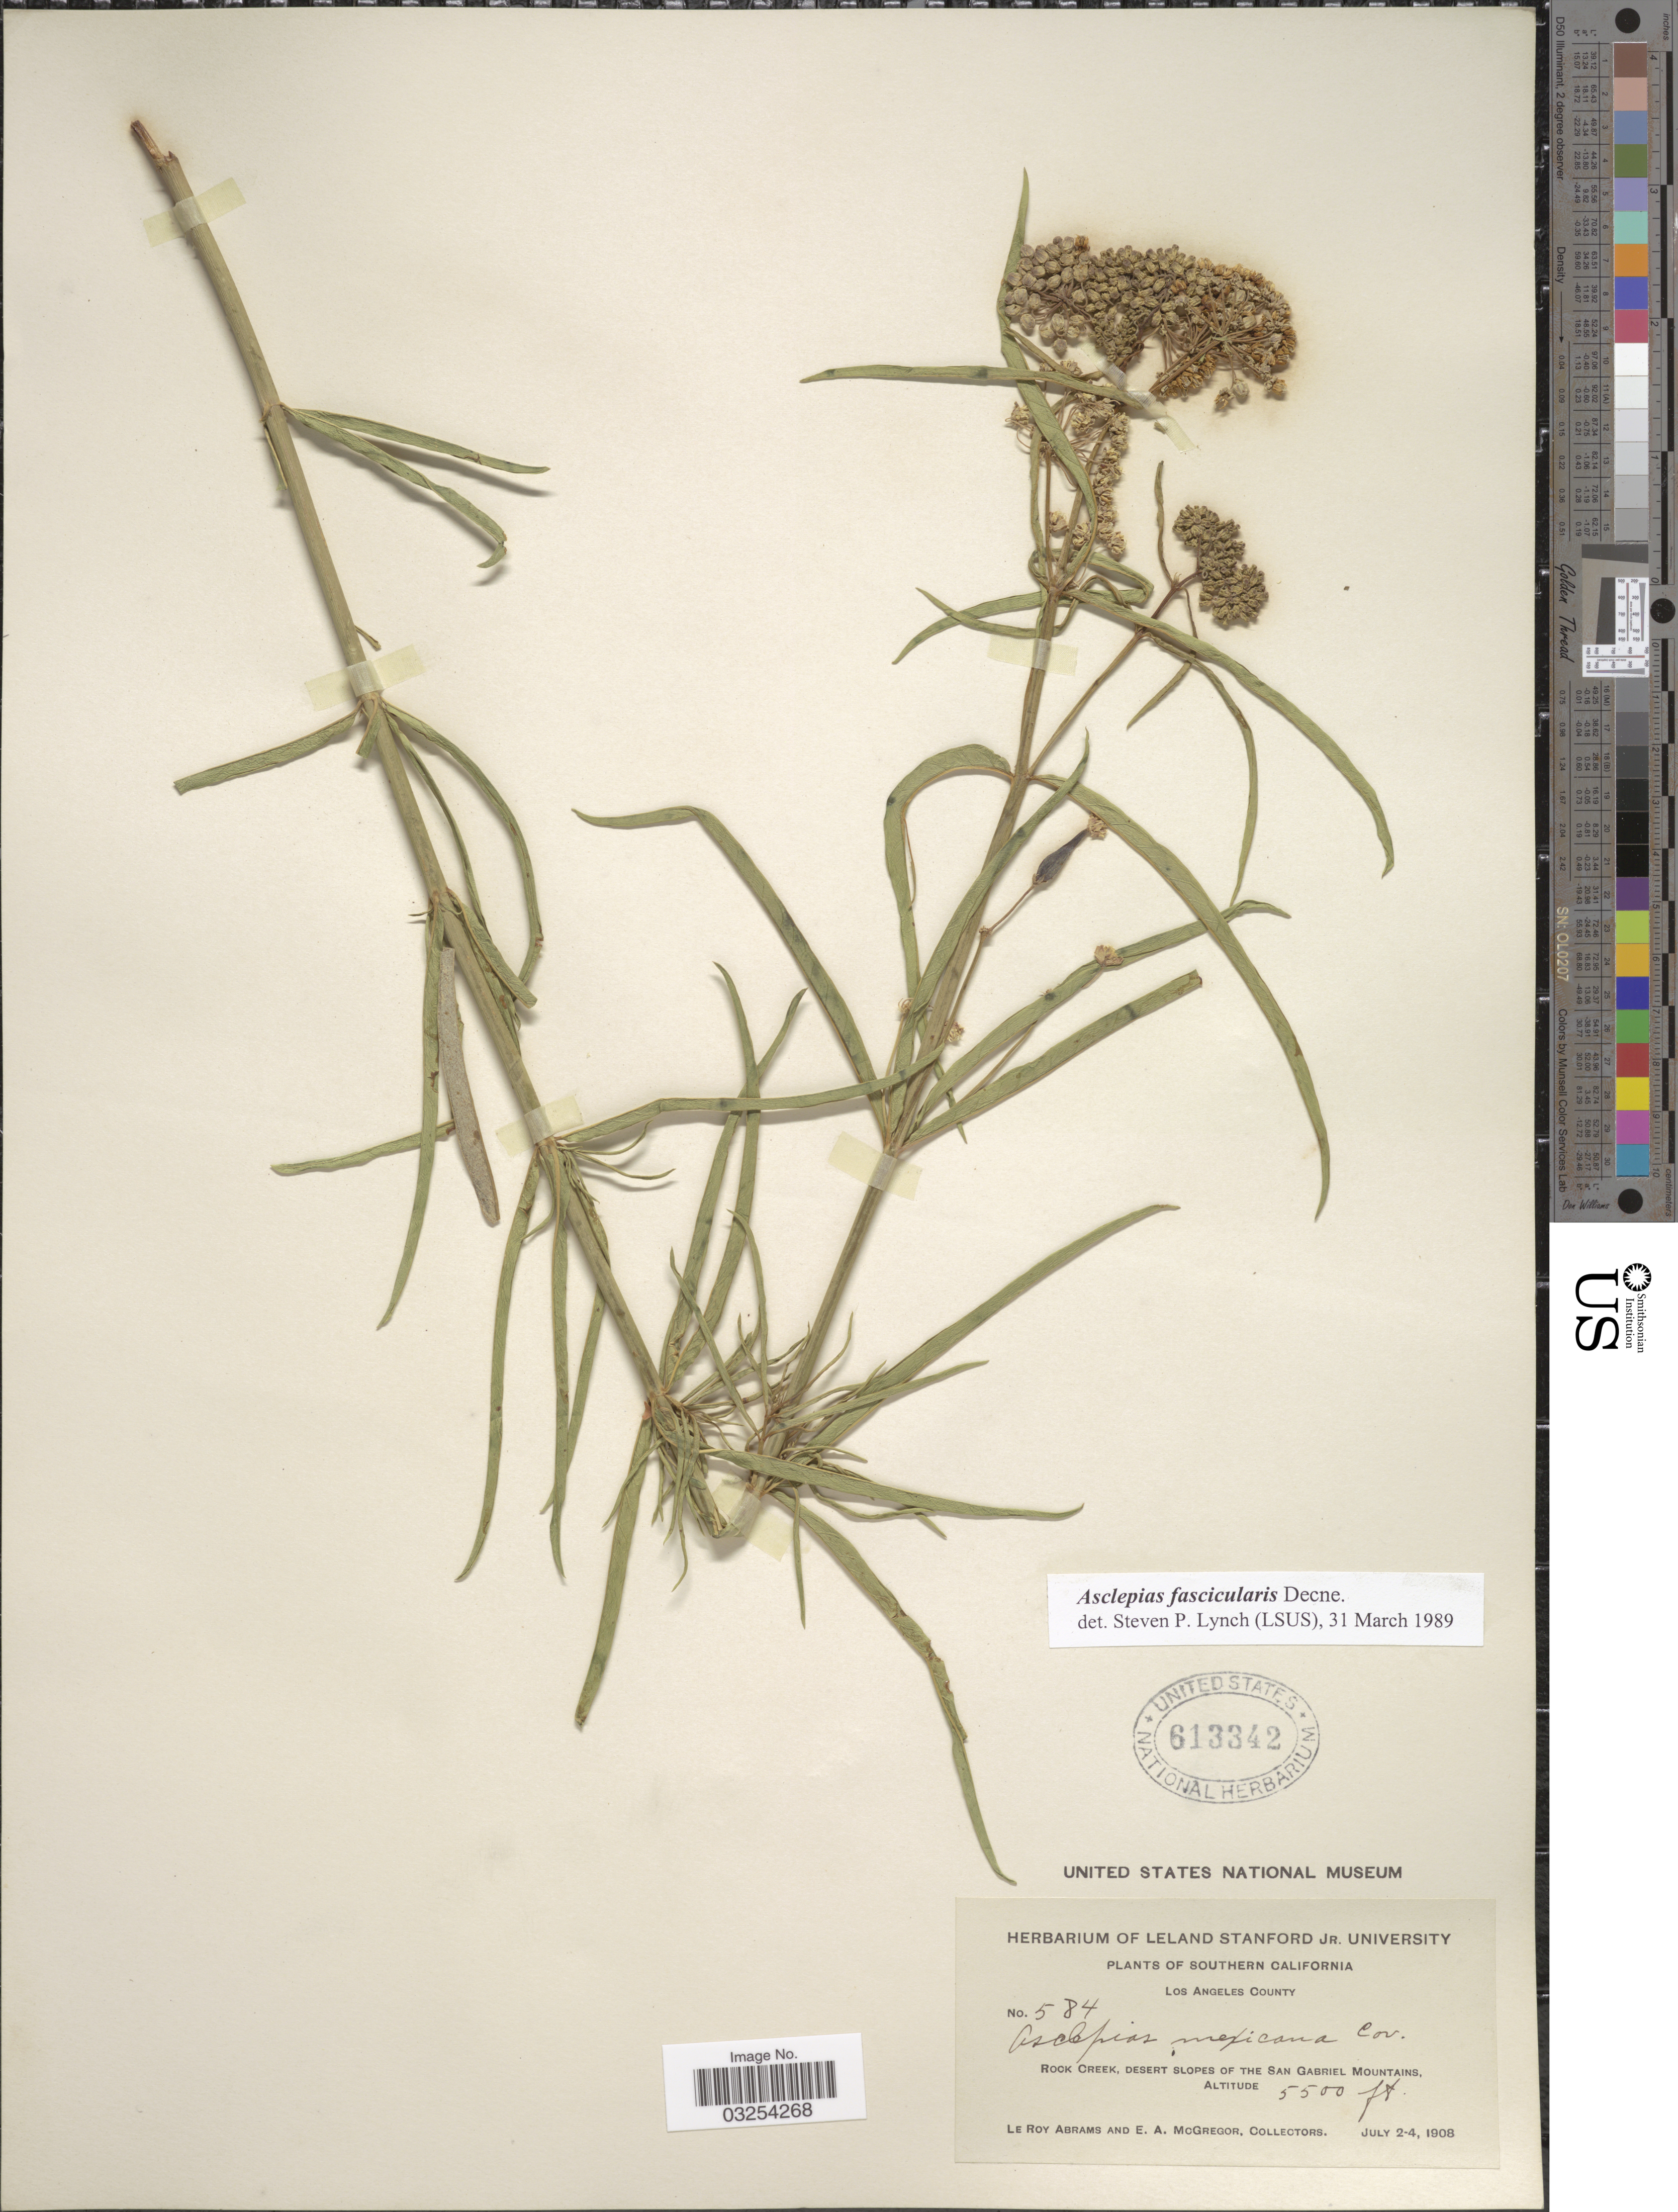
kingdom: Plantae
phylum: Tracheophyta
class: Magnoliopsida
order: Gentianales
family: Apocynaceae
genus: Asclepias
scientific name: Asclepias fascicularis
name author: Decne.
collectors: L. Abrams & E. A. McGregor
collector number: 584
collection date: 1908-07-02/1908-07-04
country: United States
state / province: California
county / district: Los Angeles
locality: Southern California. Los Angeles County. Rock Creek, Desert slopes of the San Gabriel Mountains.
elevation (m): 1676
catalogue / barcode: US 613342